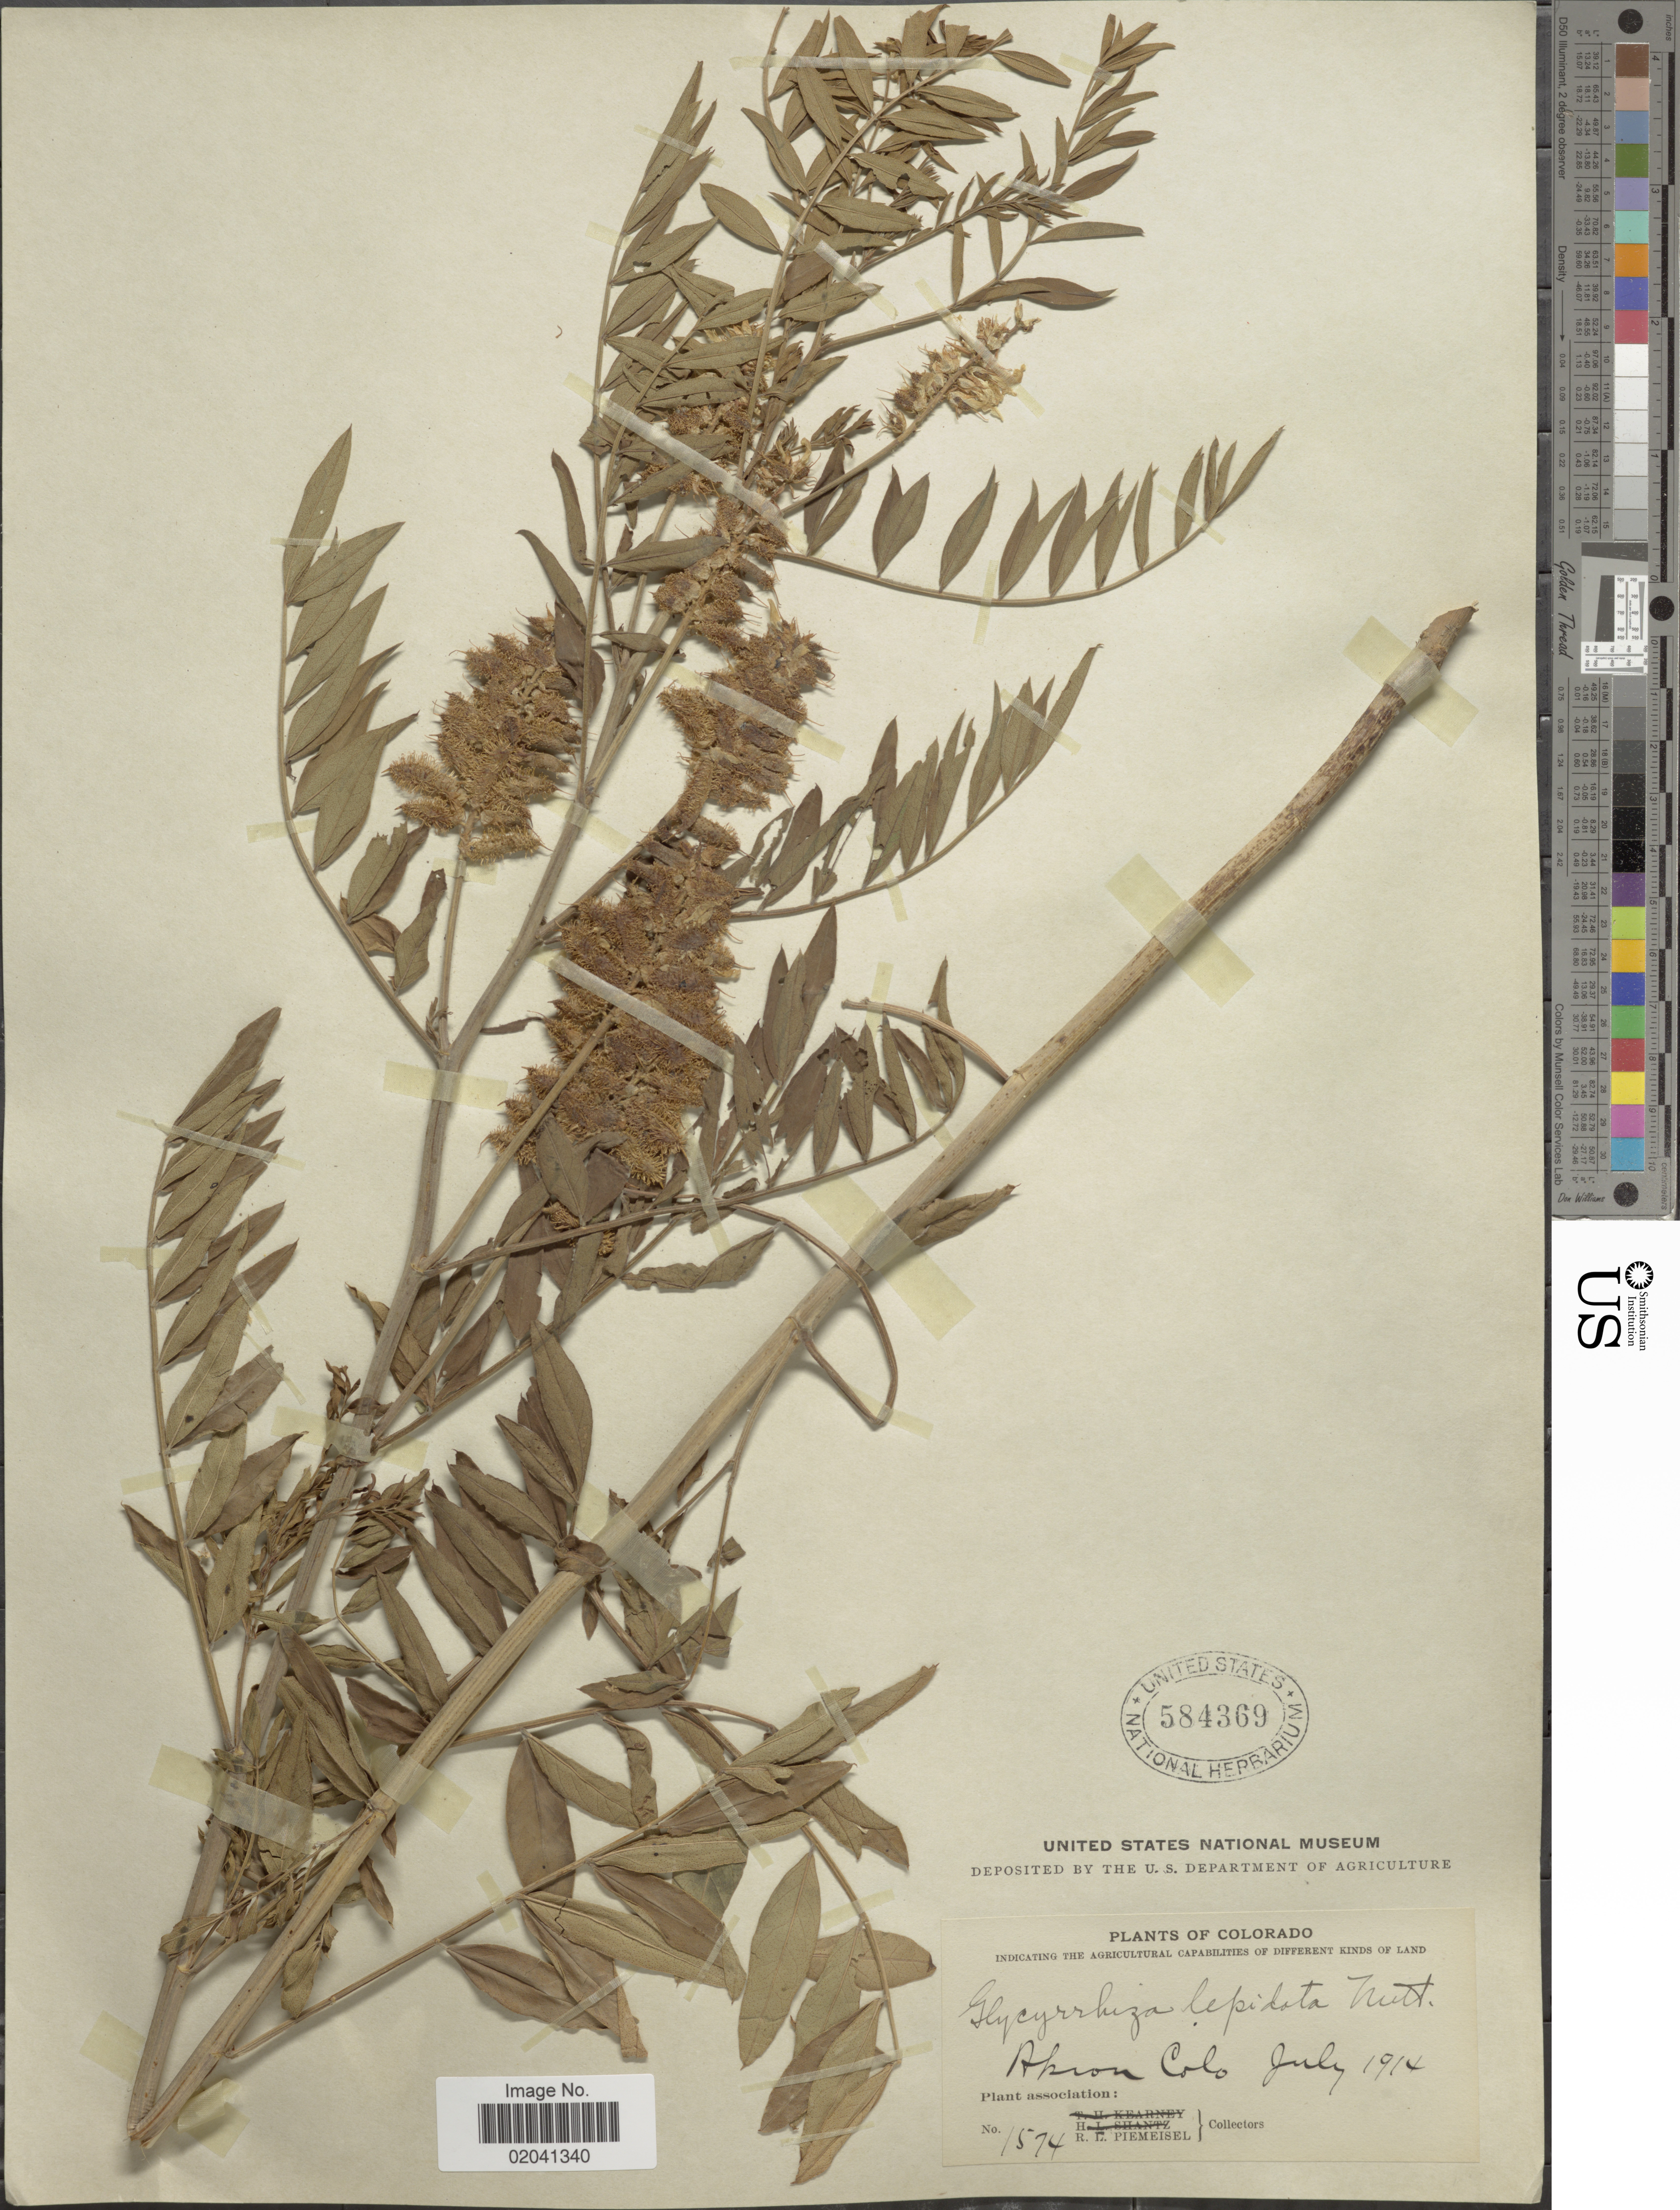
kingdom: Plantae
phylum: Tracheophyta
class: Magnoliopsida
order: Fabales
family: Fabaceae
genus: Glycyrrhiza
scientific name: Glycyrrhiza lepidota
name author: Pursh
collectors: R. L. Piemeisel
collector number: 1574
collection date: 1914-07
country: United States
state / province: Colorado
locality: Akron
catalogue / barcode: US 584369